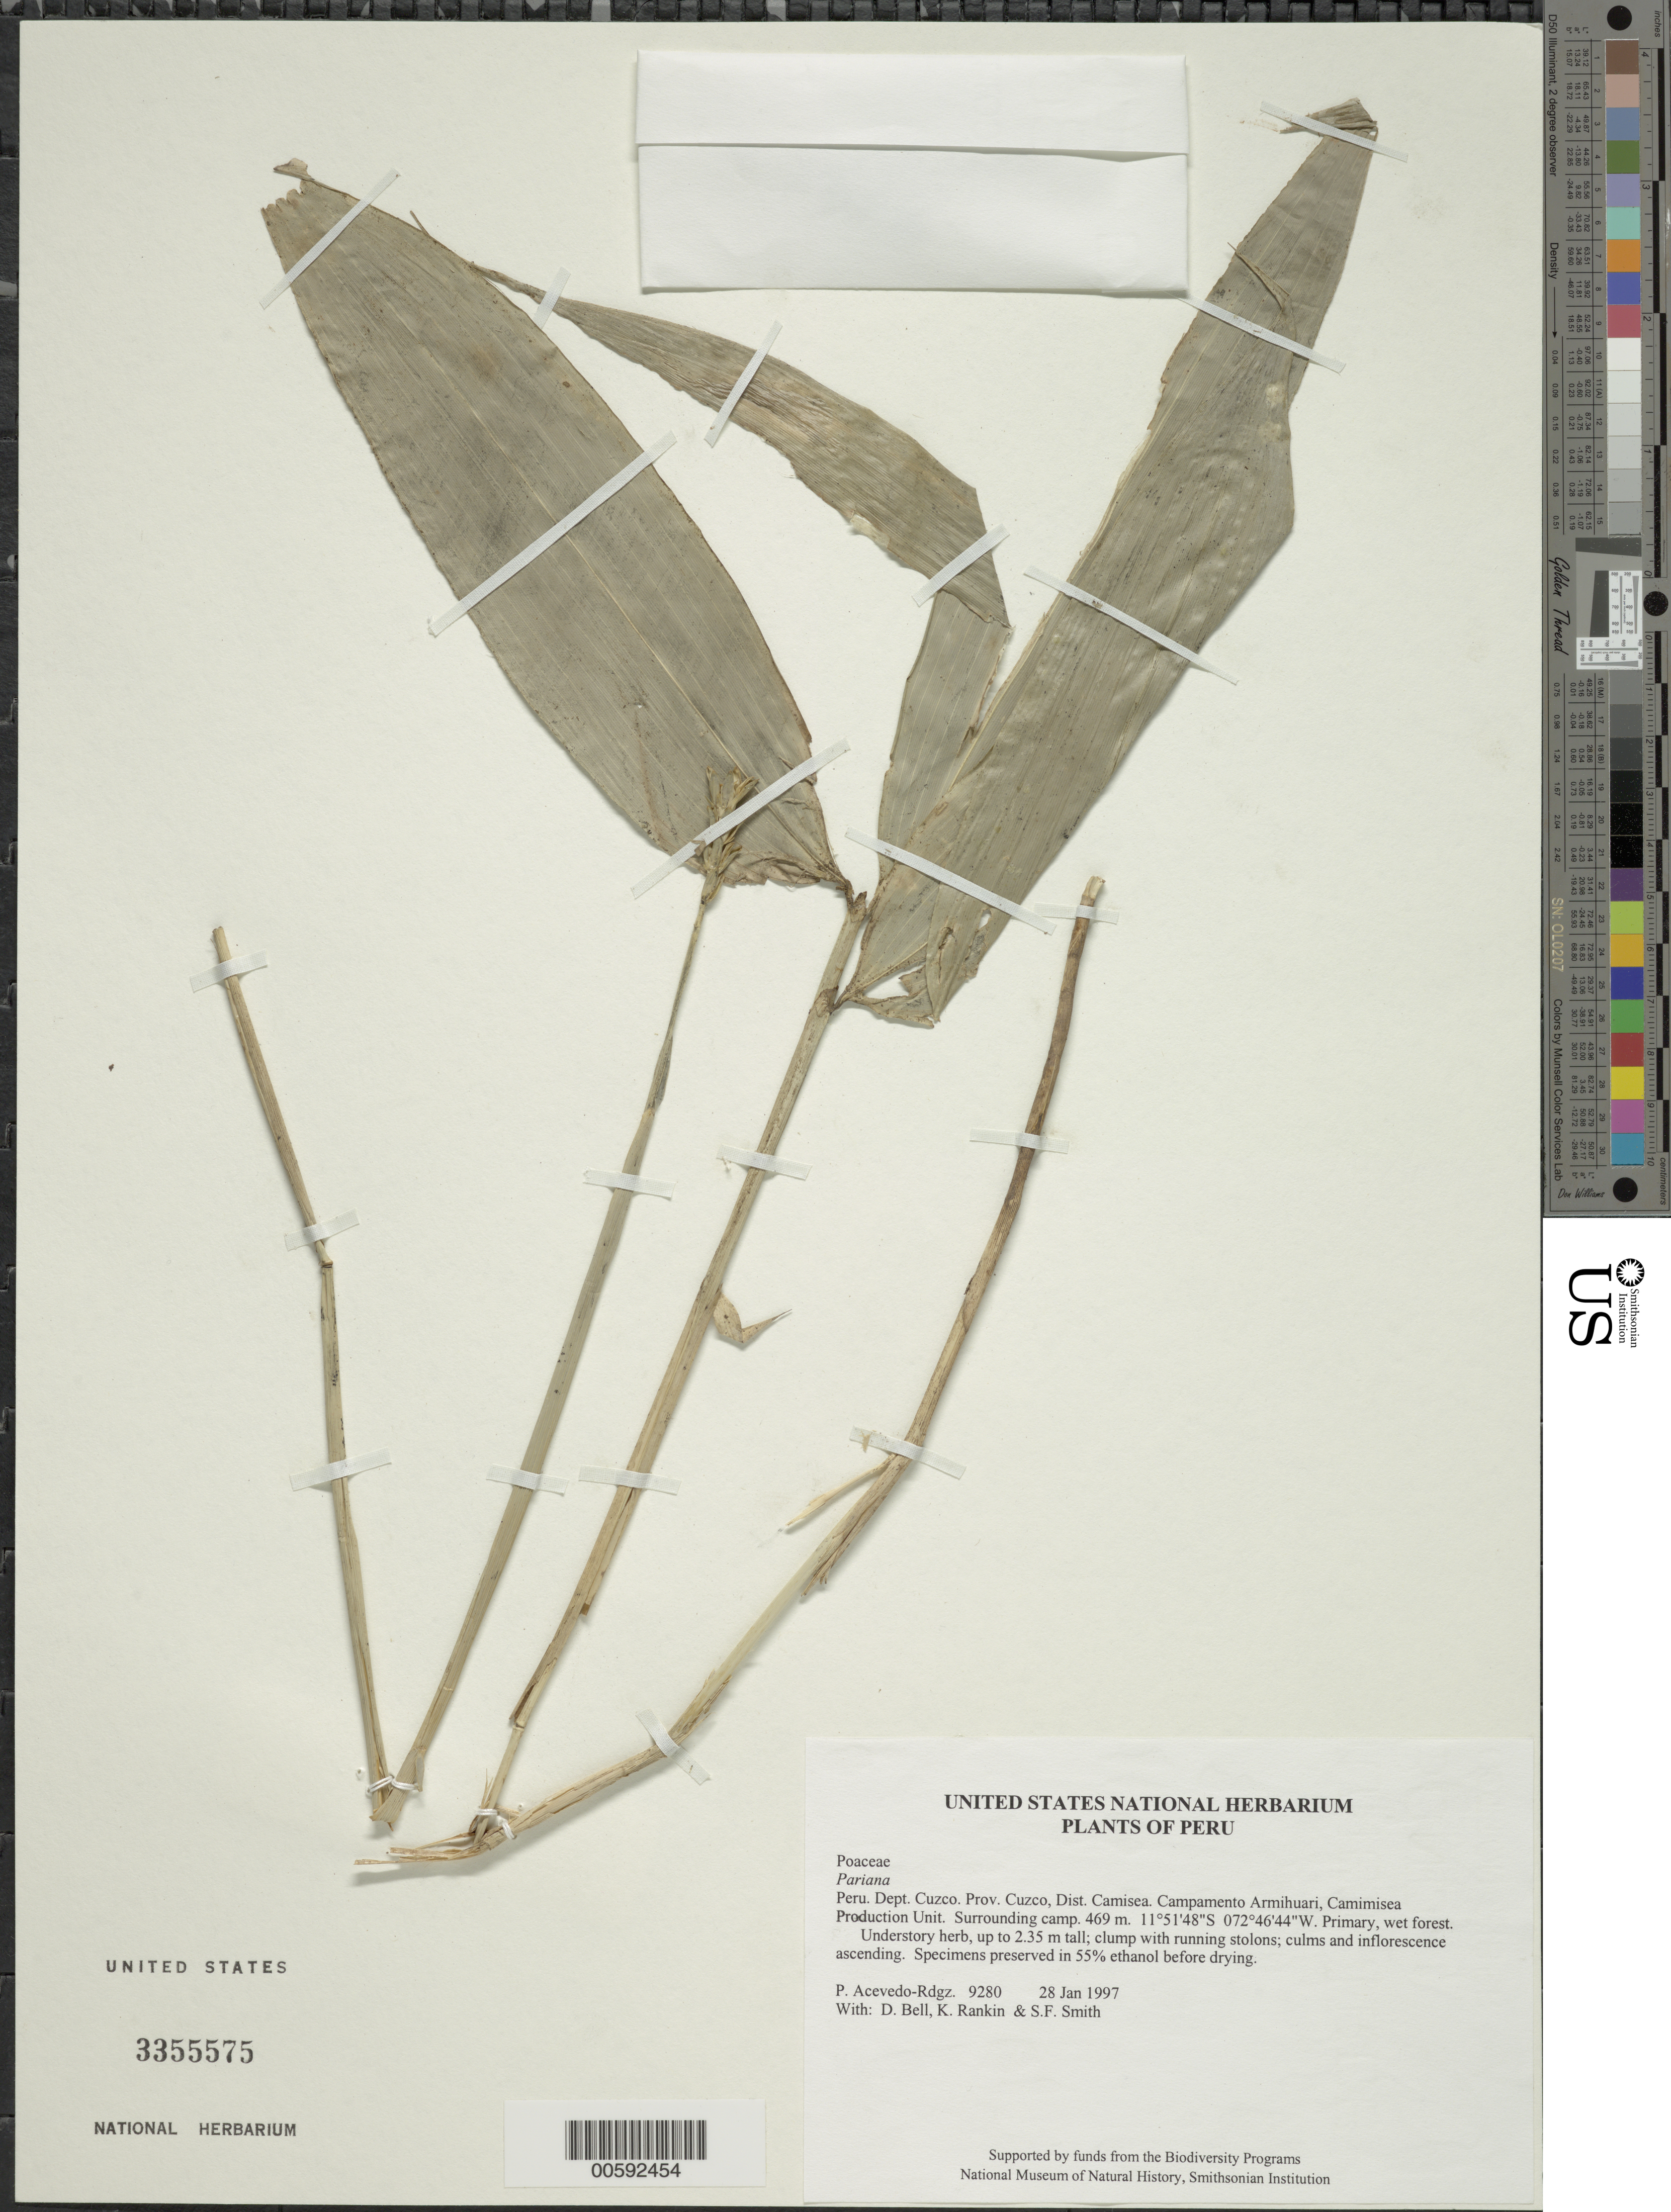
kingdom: Plantae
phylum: Tracheophyta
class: Liliopsida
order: Poales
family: Poaceae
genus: Pariana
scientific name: Pariana sp.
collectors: P. Acevedo-Rodr., D. A. Bell, K. B. Rankin & S.F. Smith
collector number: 9280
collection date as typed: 28 Jan 1997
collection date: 1997-01-28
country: Peru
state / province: Cusco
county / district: Cusco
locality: Districto Camisea, Campamento Armihuari, Camimisea Production Unit. Surrounding camp.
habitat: Primary, wet forest.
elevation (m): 469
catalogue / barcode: US 3355575